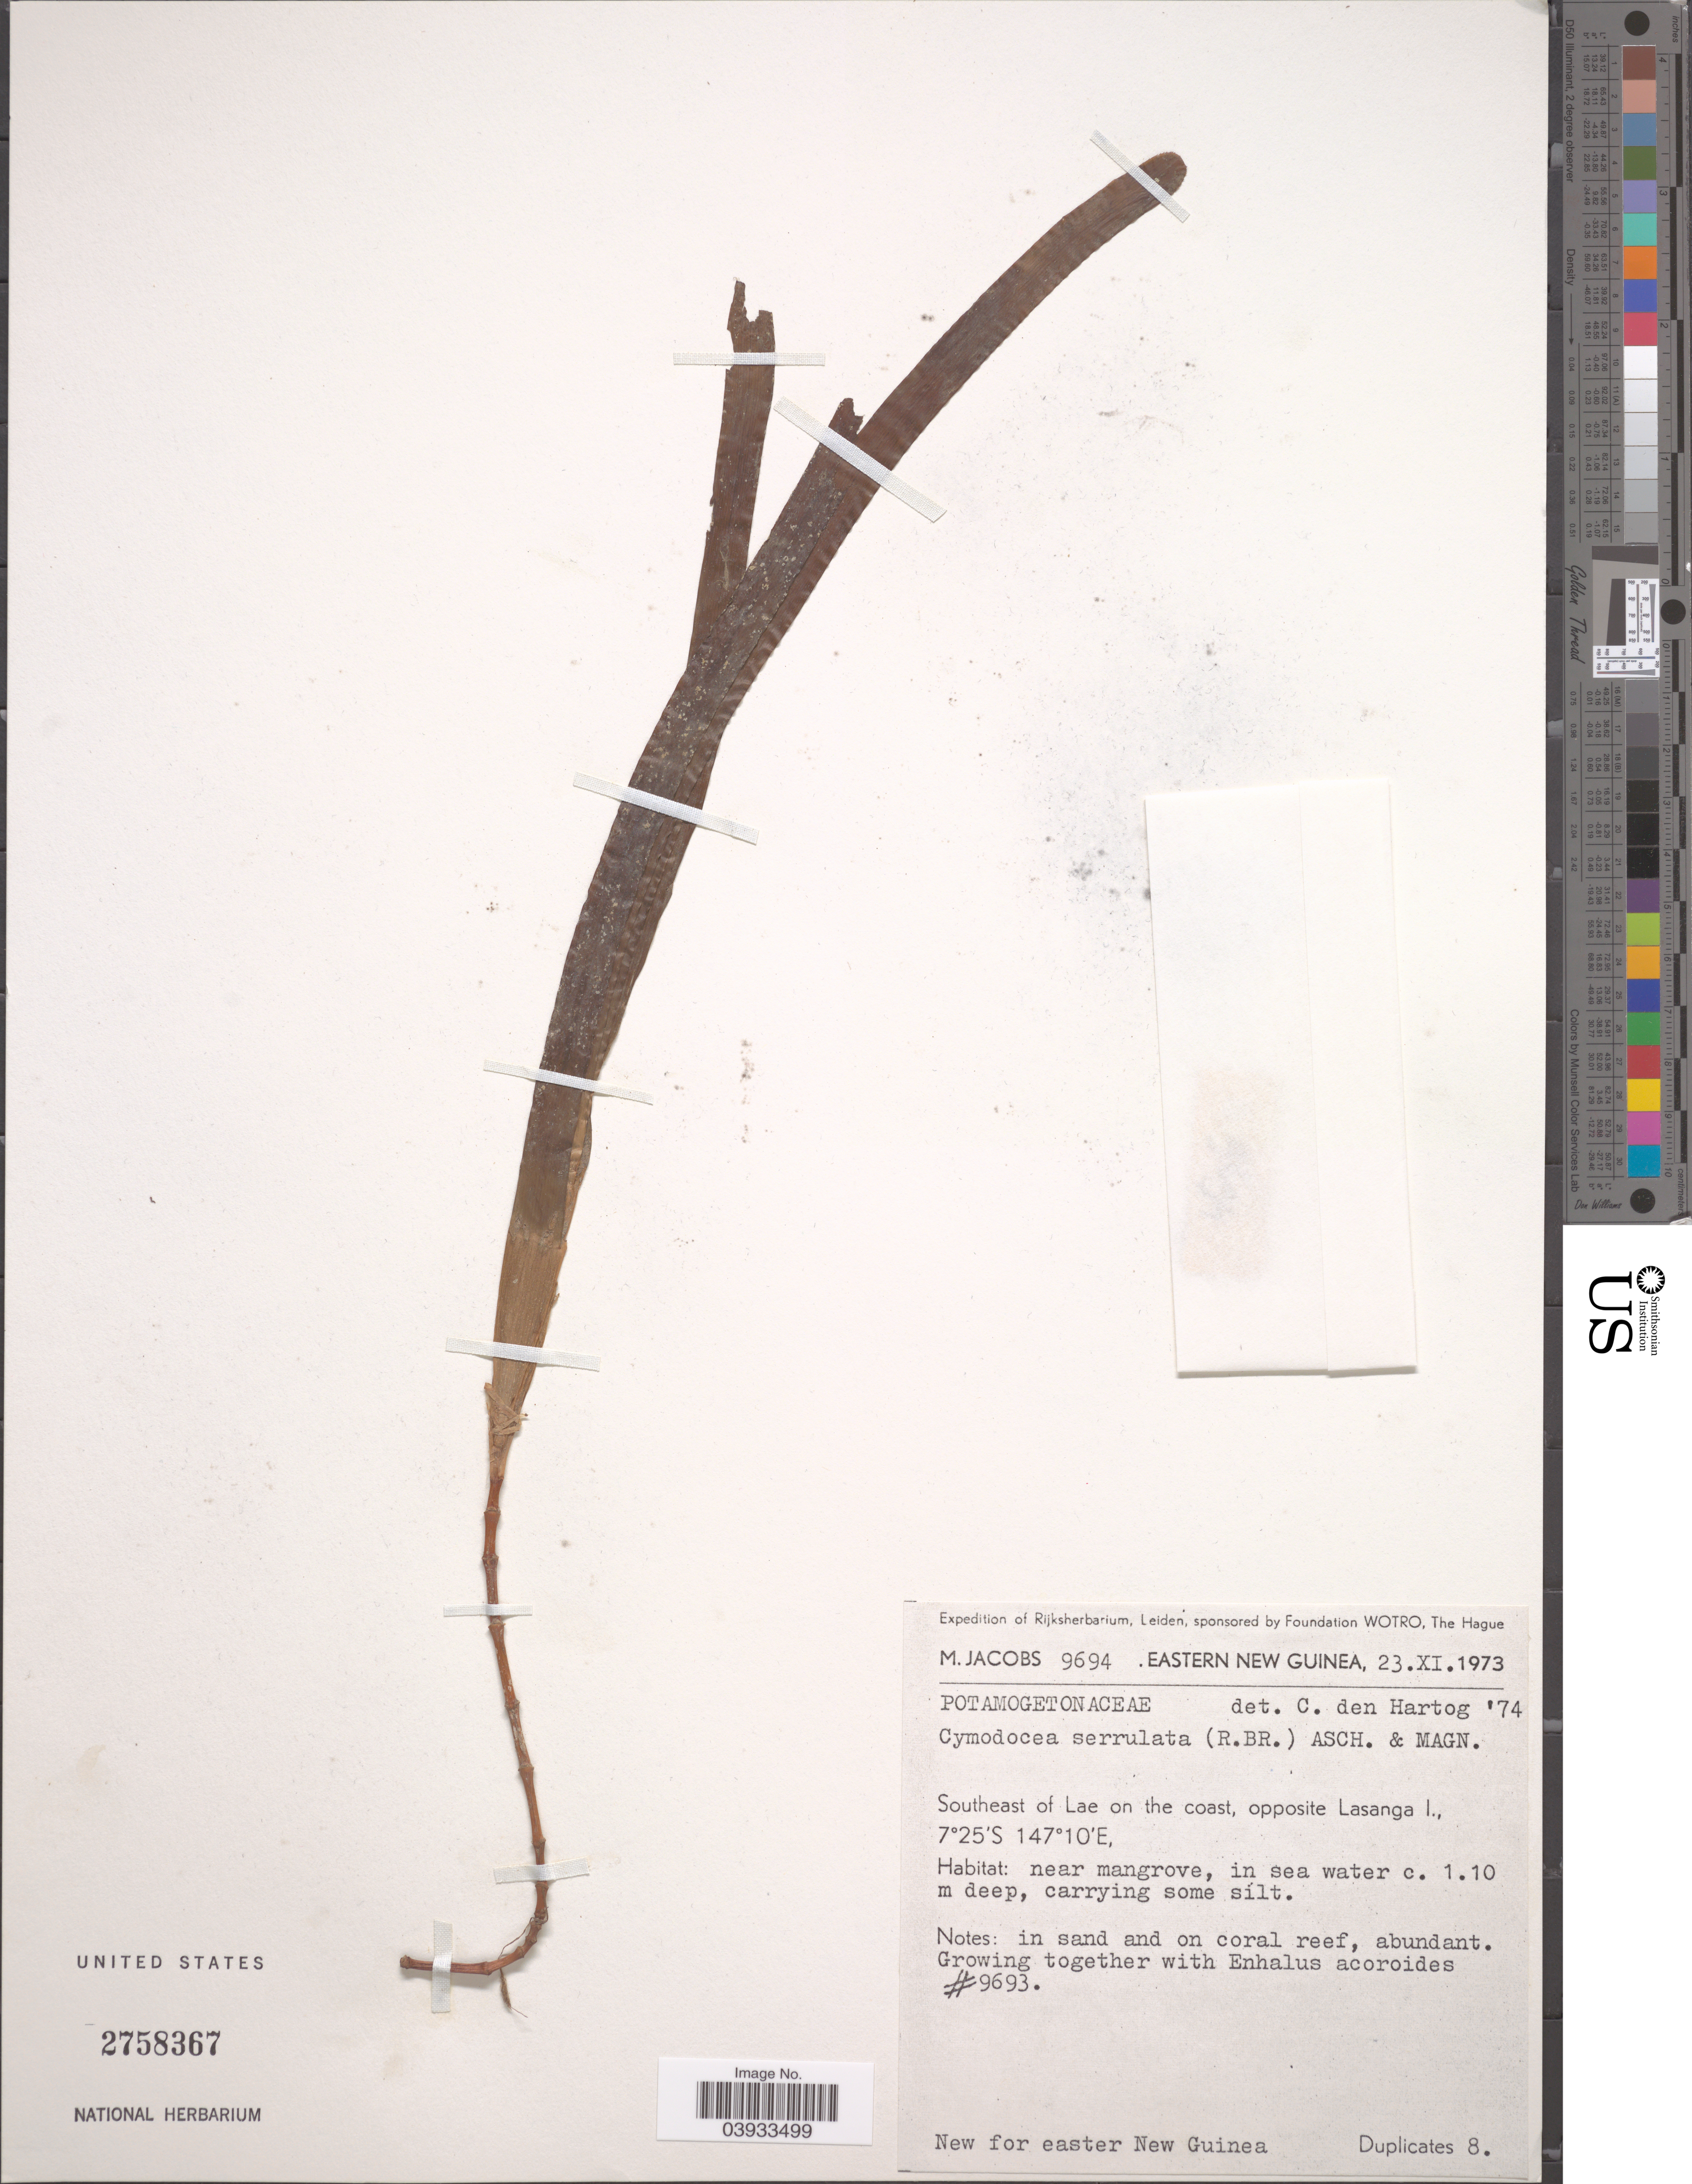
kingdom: Plantae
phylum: Tracheophyta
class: Liliopsida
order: Alismatales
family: Cymodoceaceae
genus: Cymodocea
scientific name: Cymodocea serrulata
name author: (R. Br.) Magnus & Ashers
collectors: M. Jacobs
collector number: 9694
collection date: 1973-11-23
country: Papua New Guinea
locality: Eastern New Guinea. Southeast of Lae on the coast, opposite Lasanga I.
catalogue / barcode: US 2758367